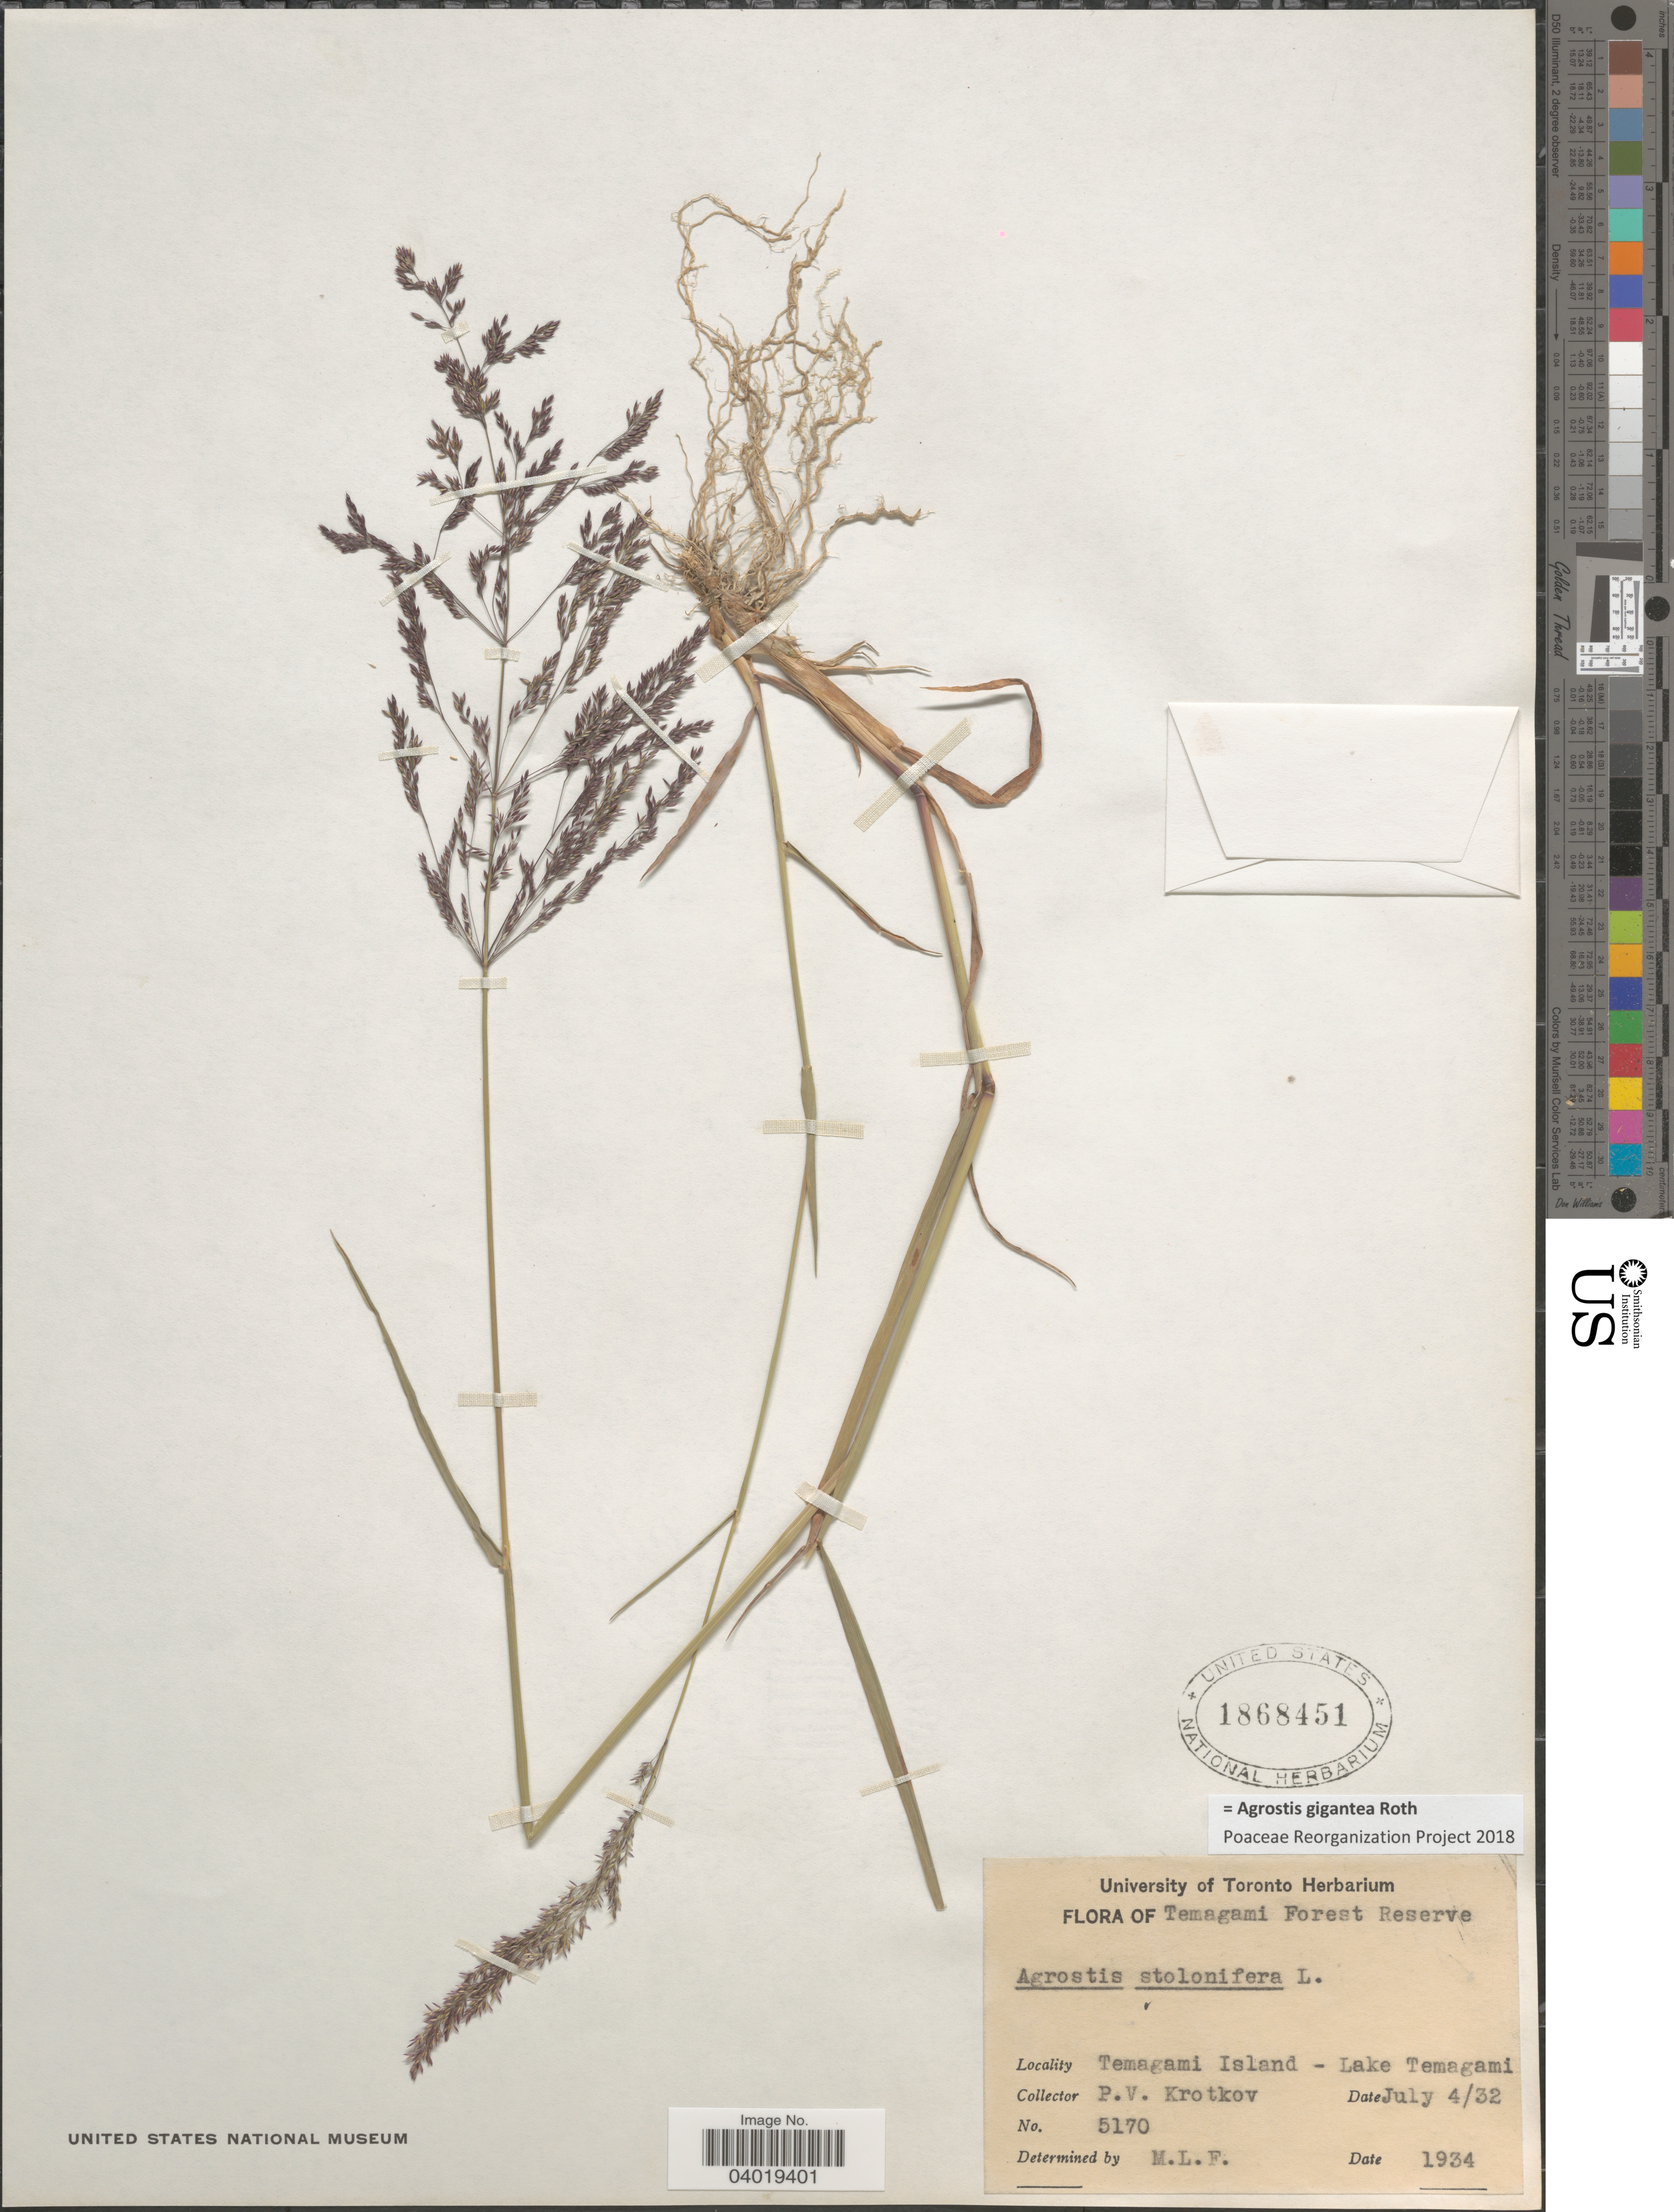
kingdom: Plantae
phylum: Tracheophyta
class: Liliopsida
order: Poales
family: Poaceae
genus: Agrostis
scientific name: Agrostis gigantea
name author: Roth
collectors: P. V. Krotkov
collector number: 5170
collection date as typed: Transcribed d/m/y: 4/7/32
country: Canada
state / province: Ontario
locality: Temagami Forest Reserve. Temagami Island - Lake Temagami.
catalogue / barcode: US 1868451